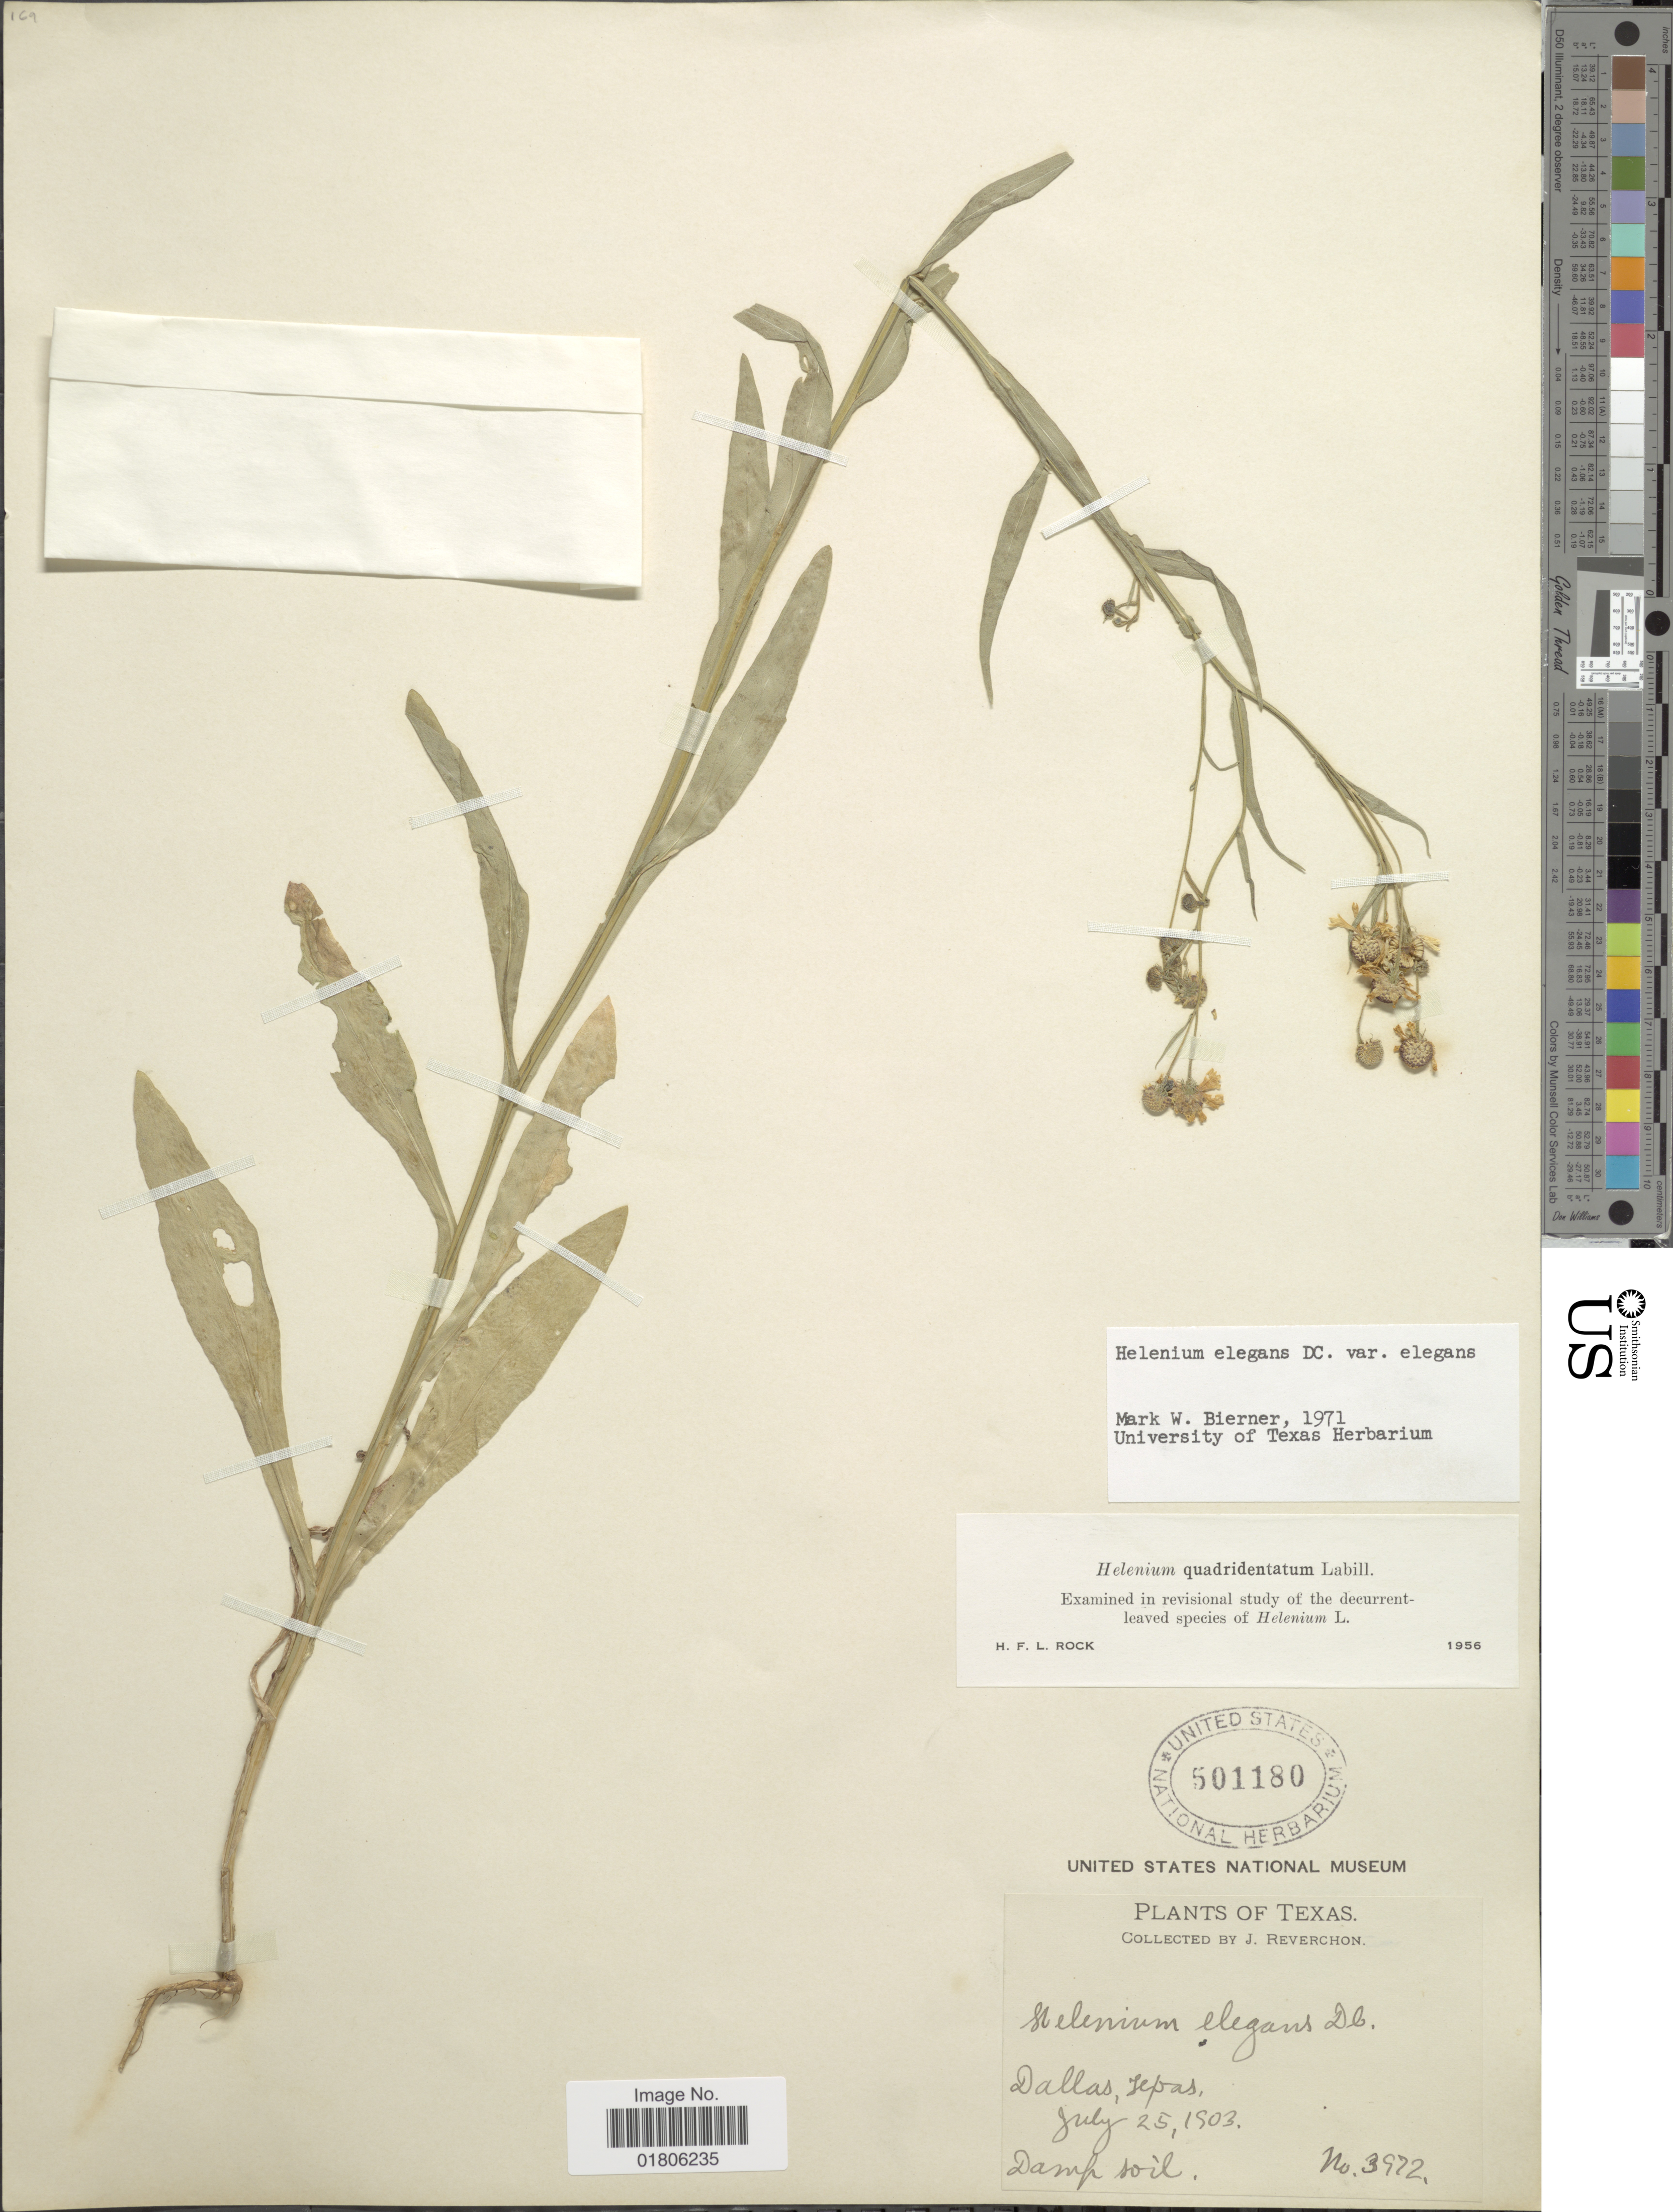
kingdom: Plantae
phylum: Tracheophyta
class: Magnoliopsida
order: Asterales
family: Asteraceae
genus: Helenium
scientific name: Helenium elegans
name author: DC.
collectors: J. Reverchon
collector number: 3972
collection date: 1903-07-25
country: United States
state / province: Texas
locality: Dallas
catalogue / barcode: US 501180